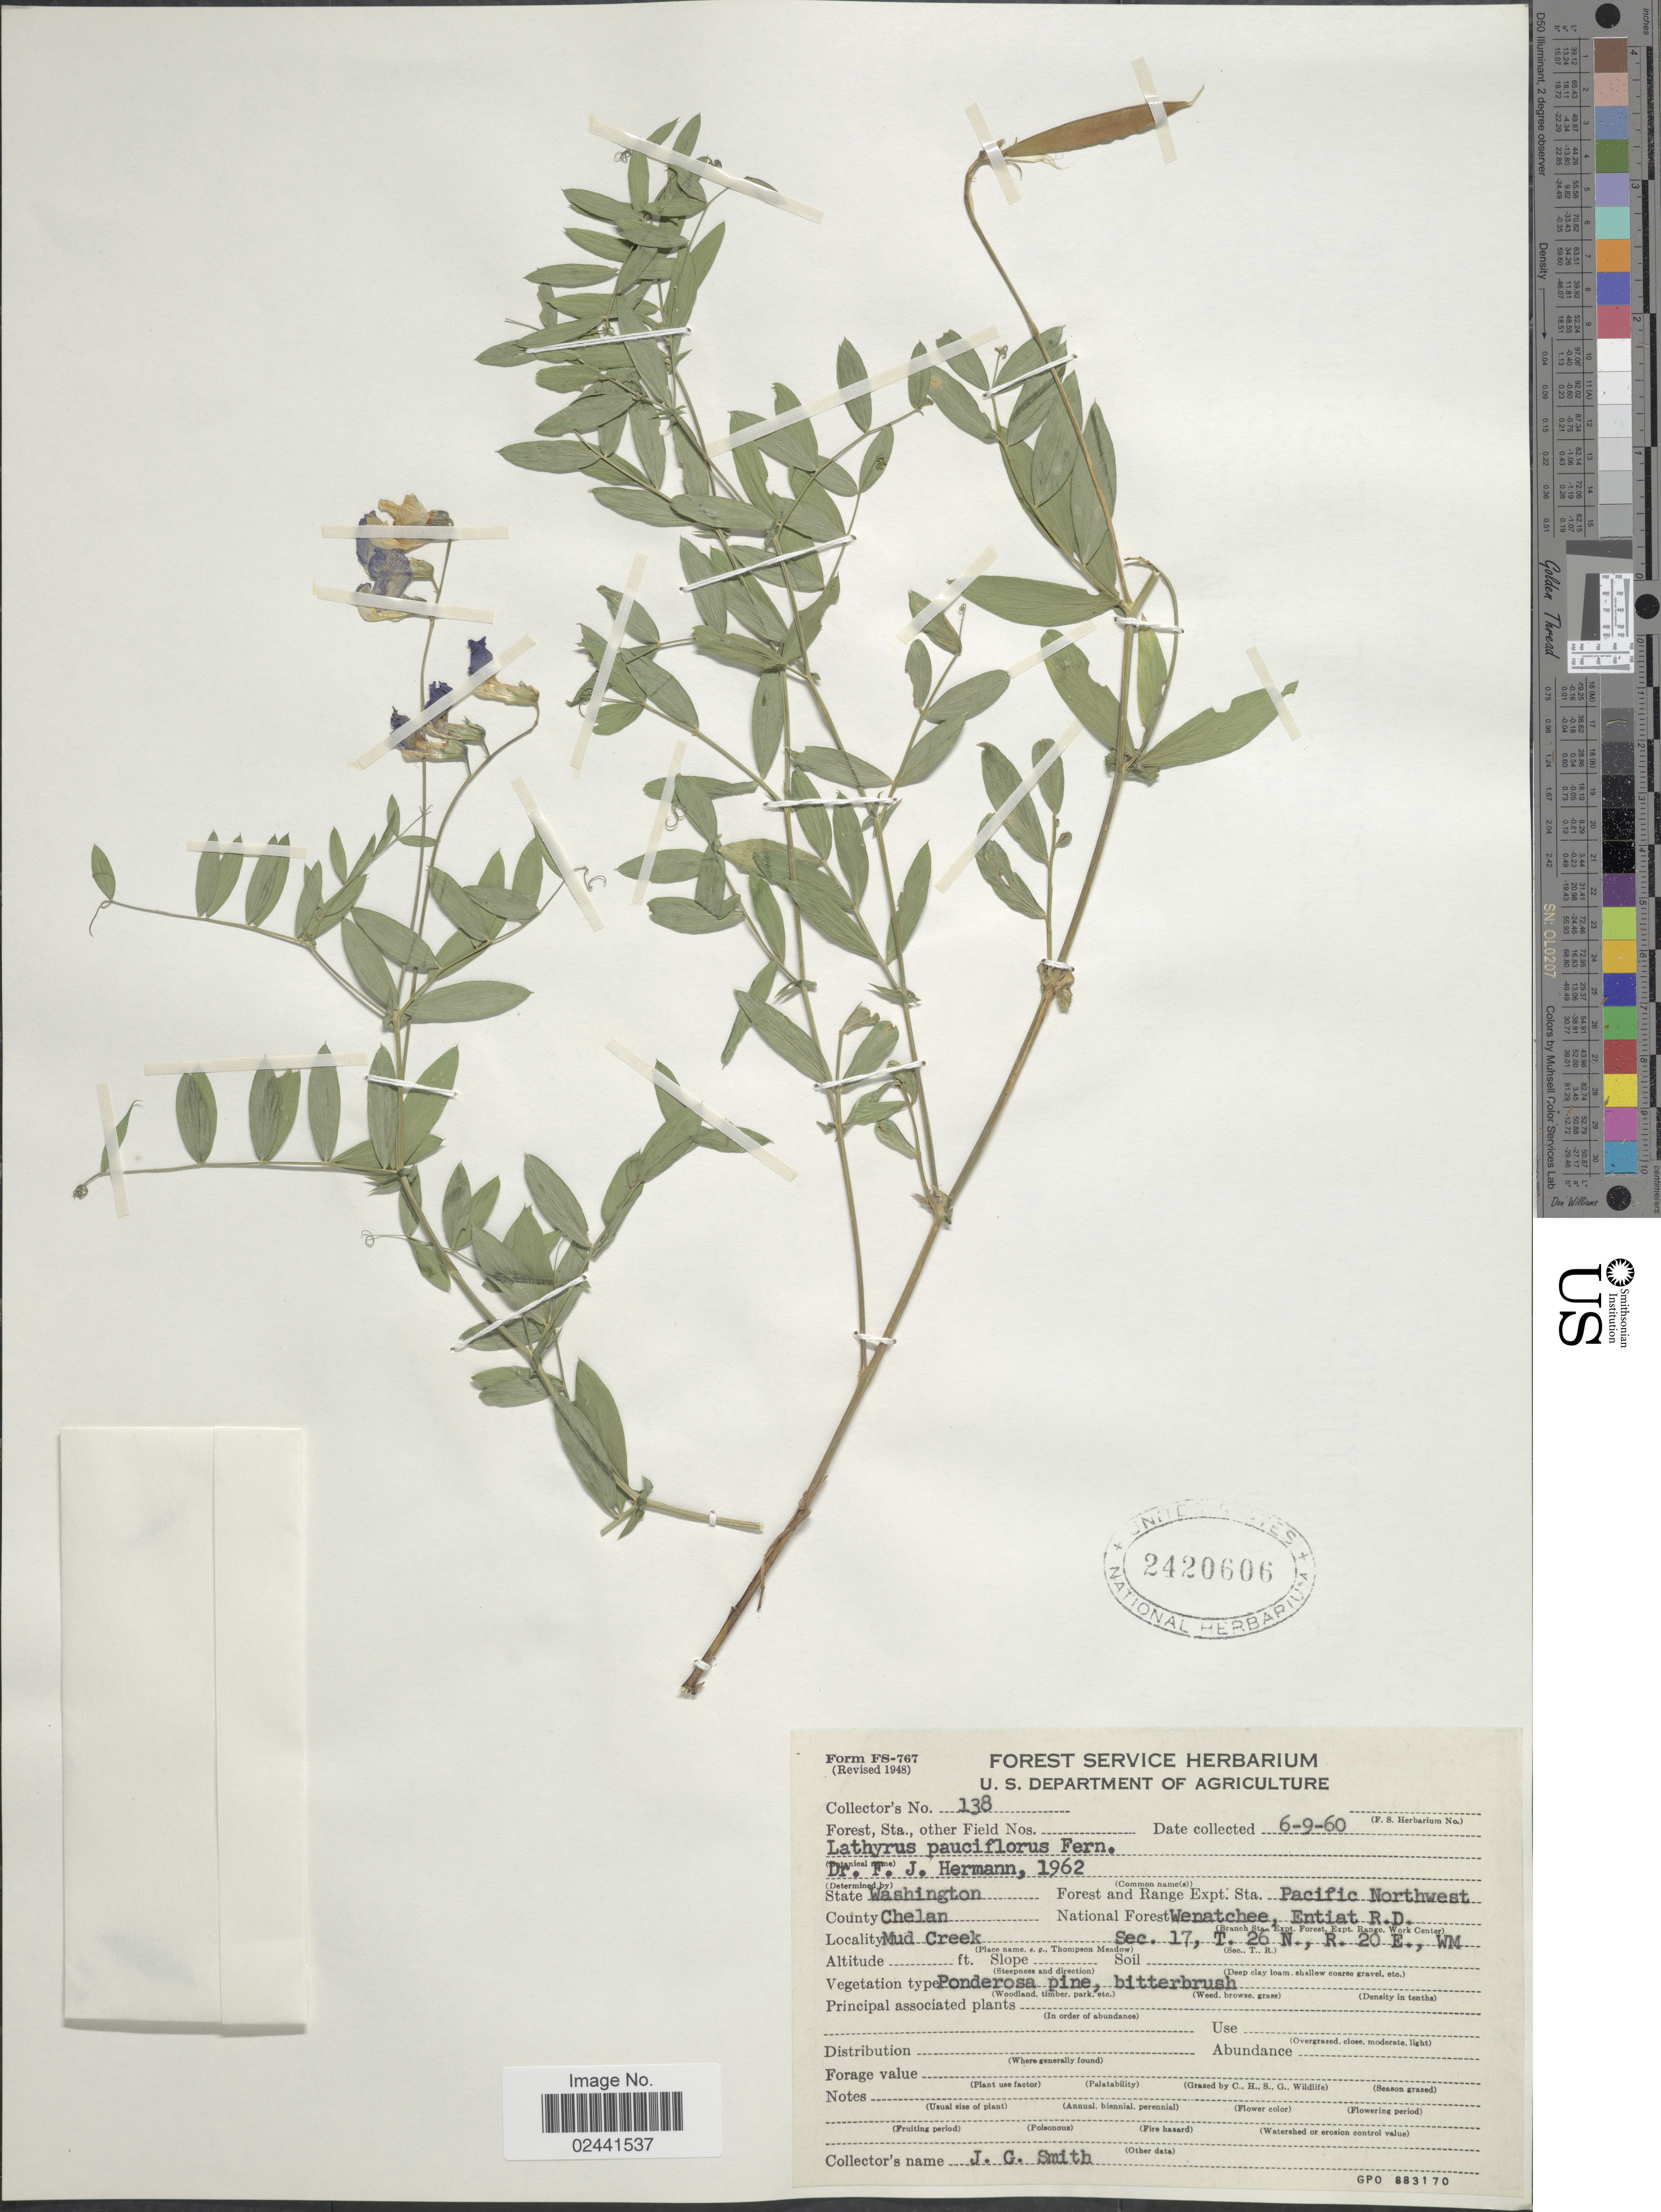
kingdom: Plantae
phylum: Tracheophyta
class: Magnoliopsida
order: Fabales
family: Fabaceae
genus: Lathyrus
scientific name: Lathyrus pauciflorus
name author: Fernald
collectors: J. G. Smith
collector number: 138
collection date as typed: Transcribed d/m/y: 9/6/60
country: United States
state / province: Washington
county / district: Chelan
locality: Pacific Northwest, County Chelan, National Forest Wenatchee, Entiat R.D. Mud Creek, Sec. 17, T. 26 N., R. 20 E., WM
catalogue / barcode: US 2420606